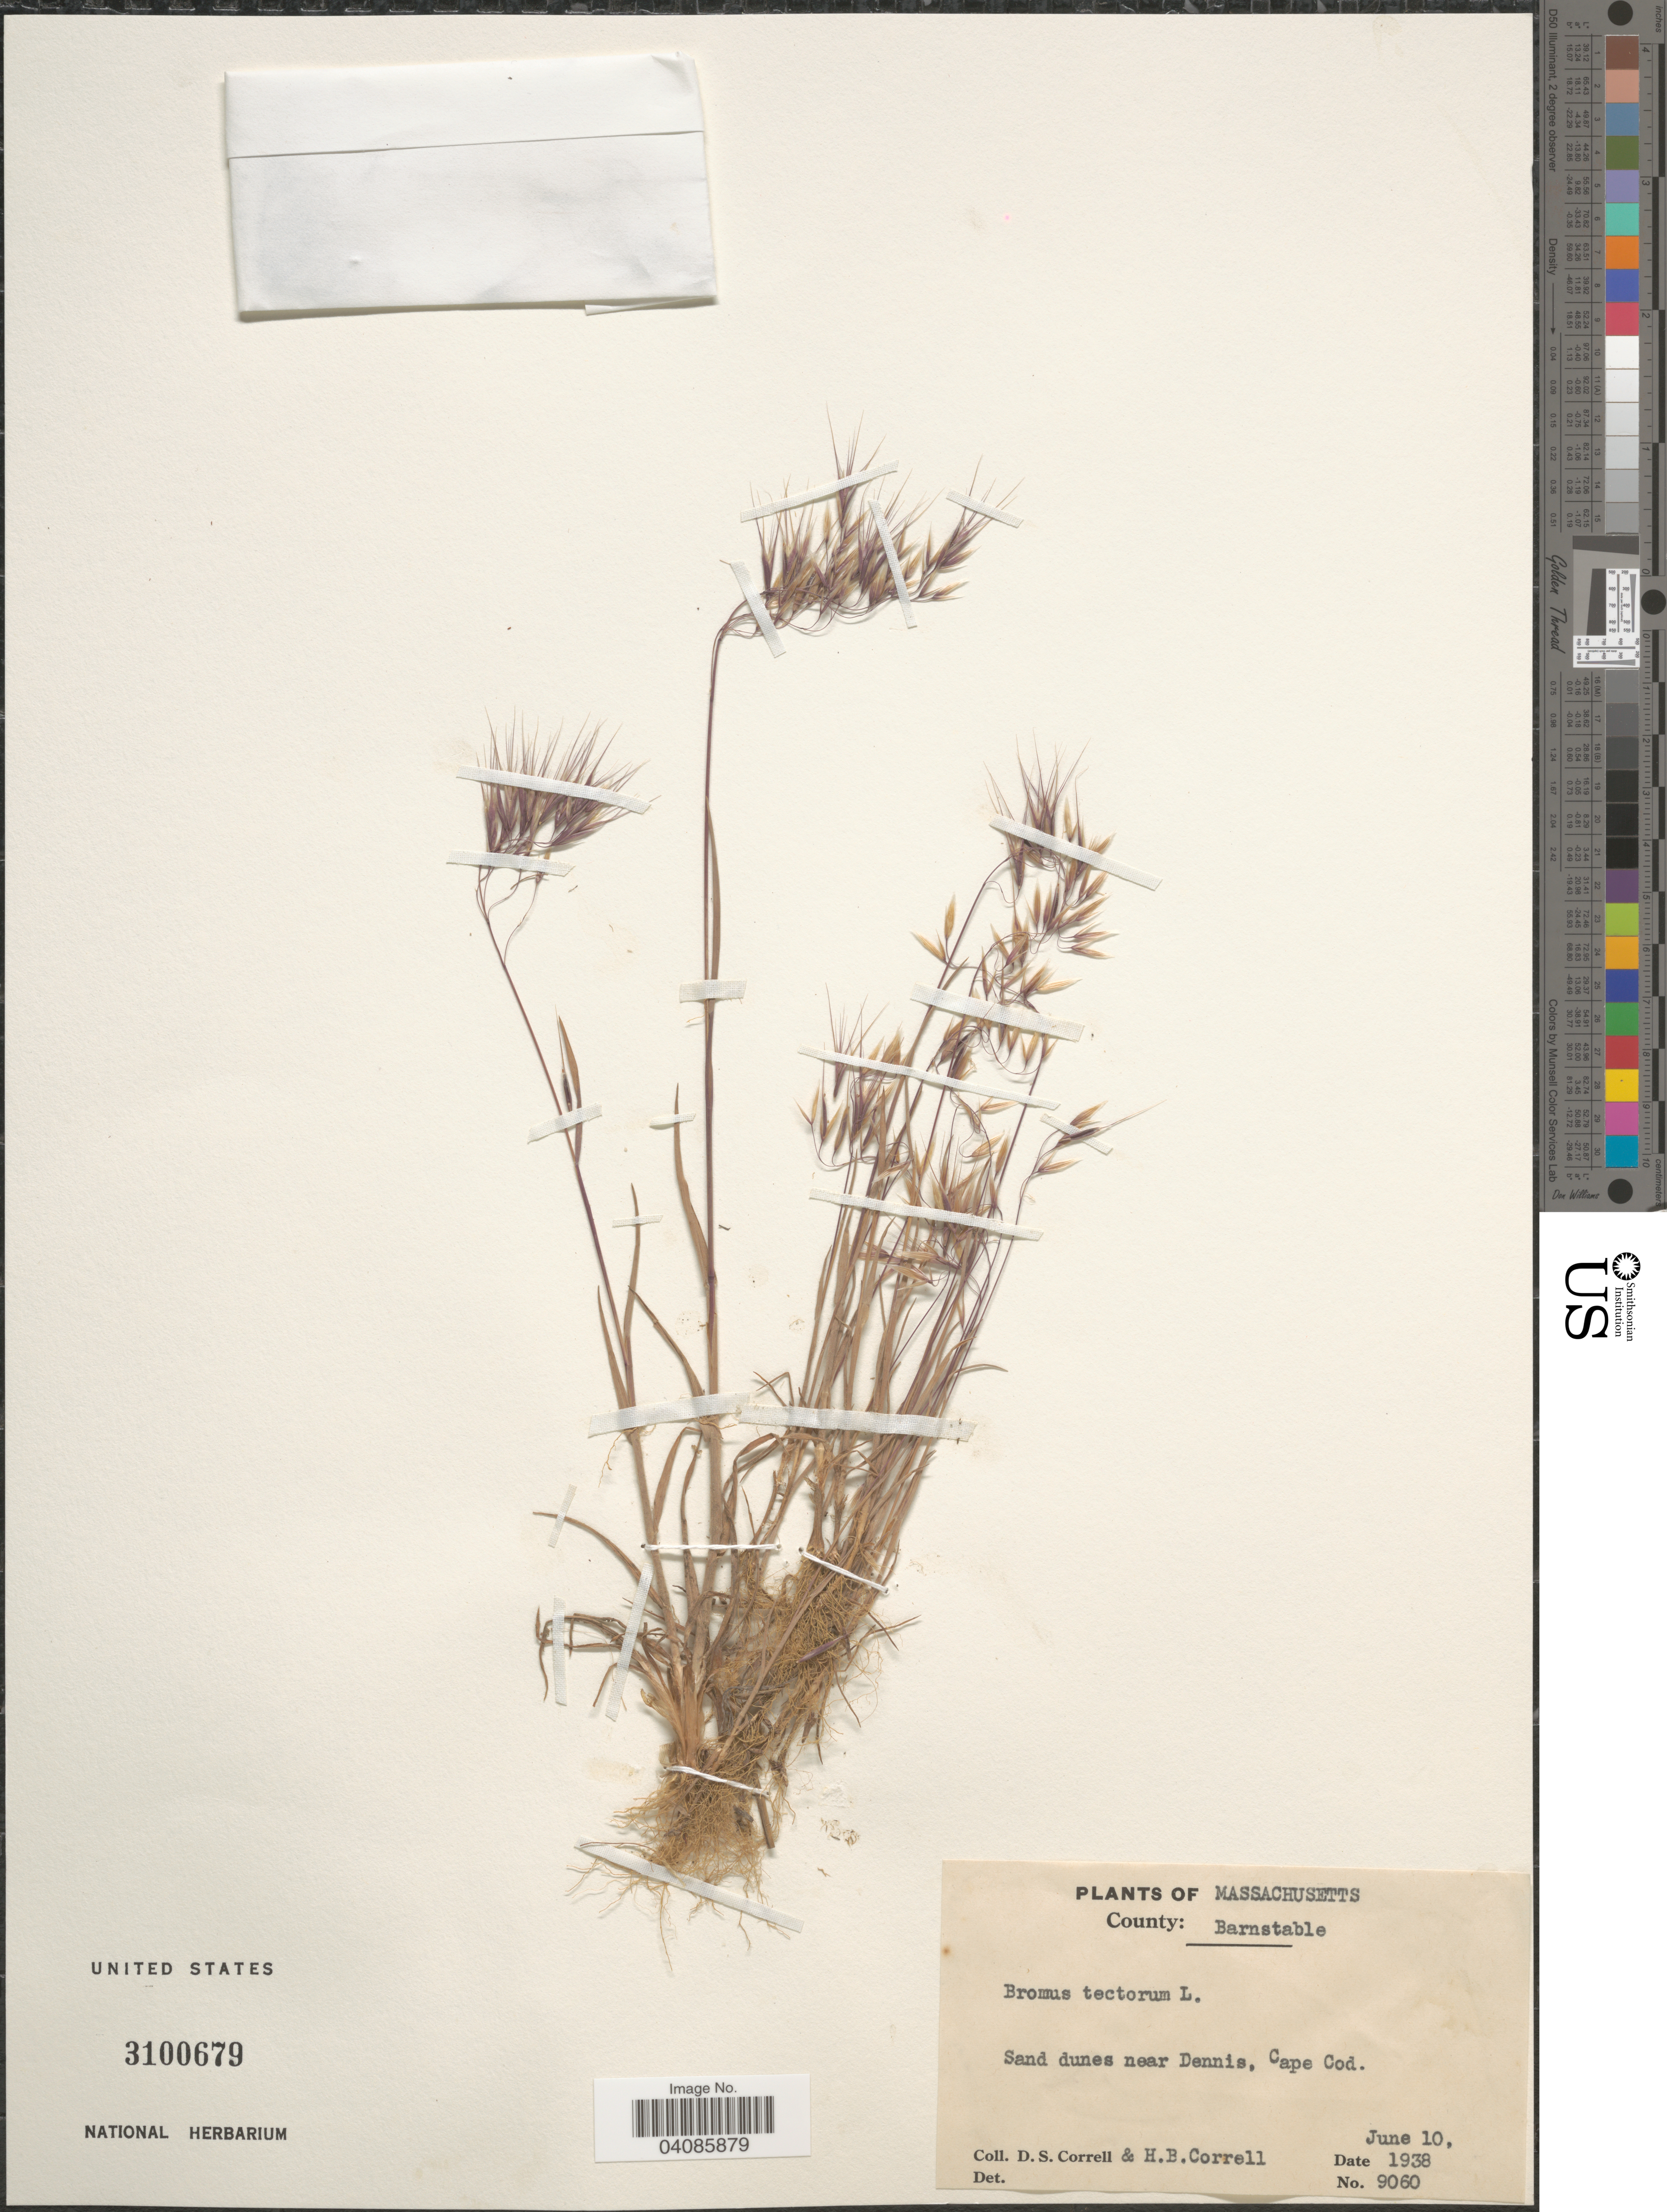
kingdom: Plantae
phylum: Tracheophyta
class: Liliopsida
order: Poales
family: Poaceae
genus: Bromus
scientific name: Bromus tectorum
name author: L.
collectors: D. S. Correll & H. Correll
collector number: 9060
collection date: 1938-06-10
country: United States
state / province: Massachusetts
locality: County: Barnstable. Sand dunes near Dennis, Cape Cod.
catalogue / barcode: US 3100679